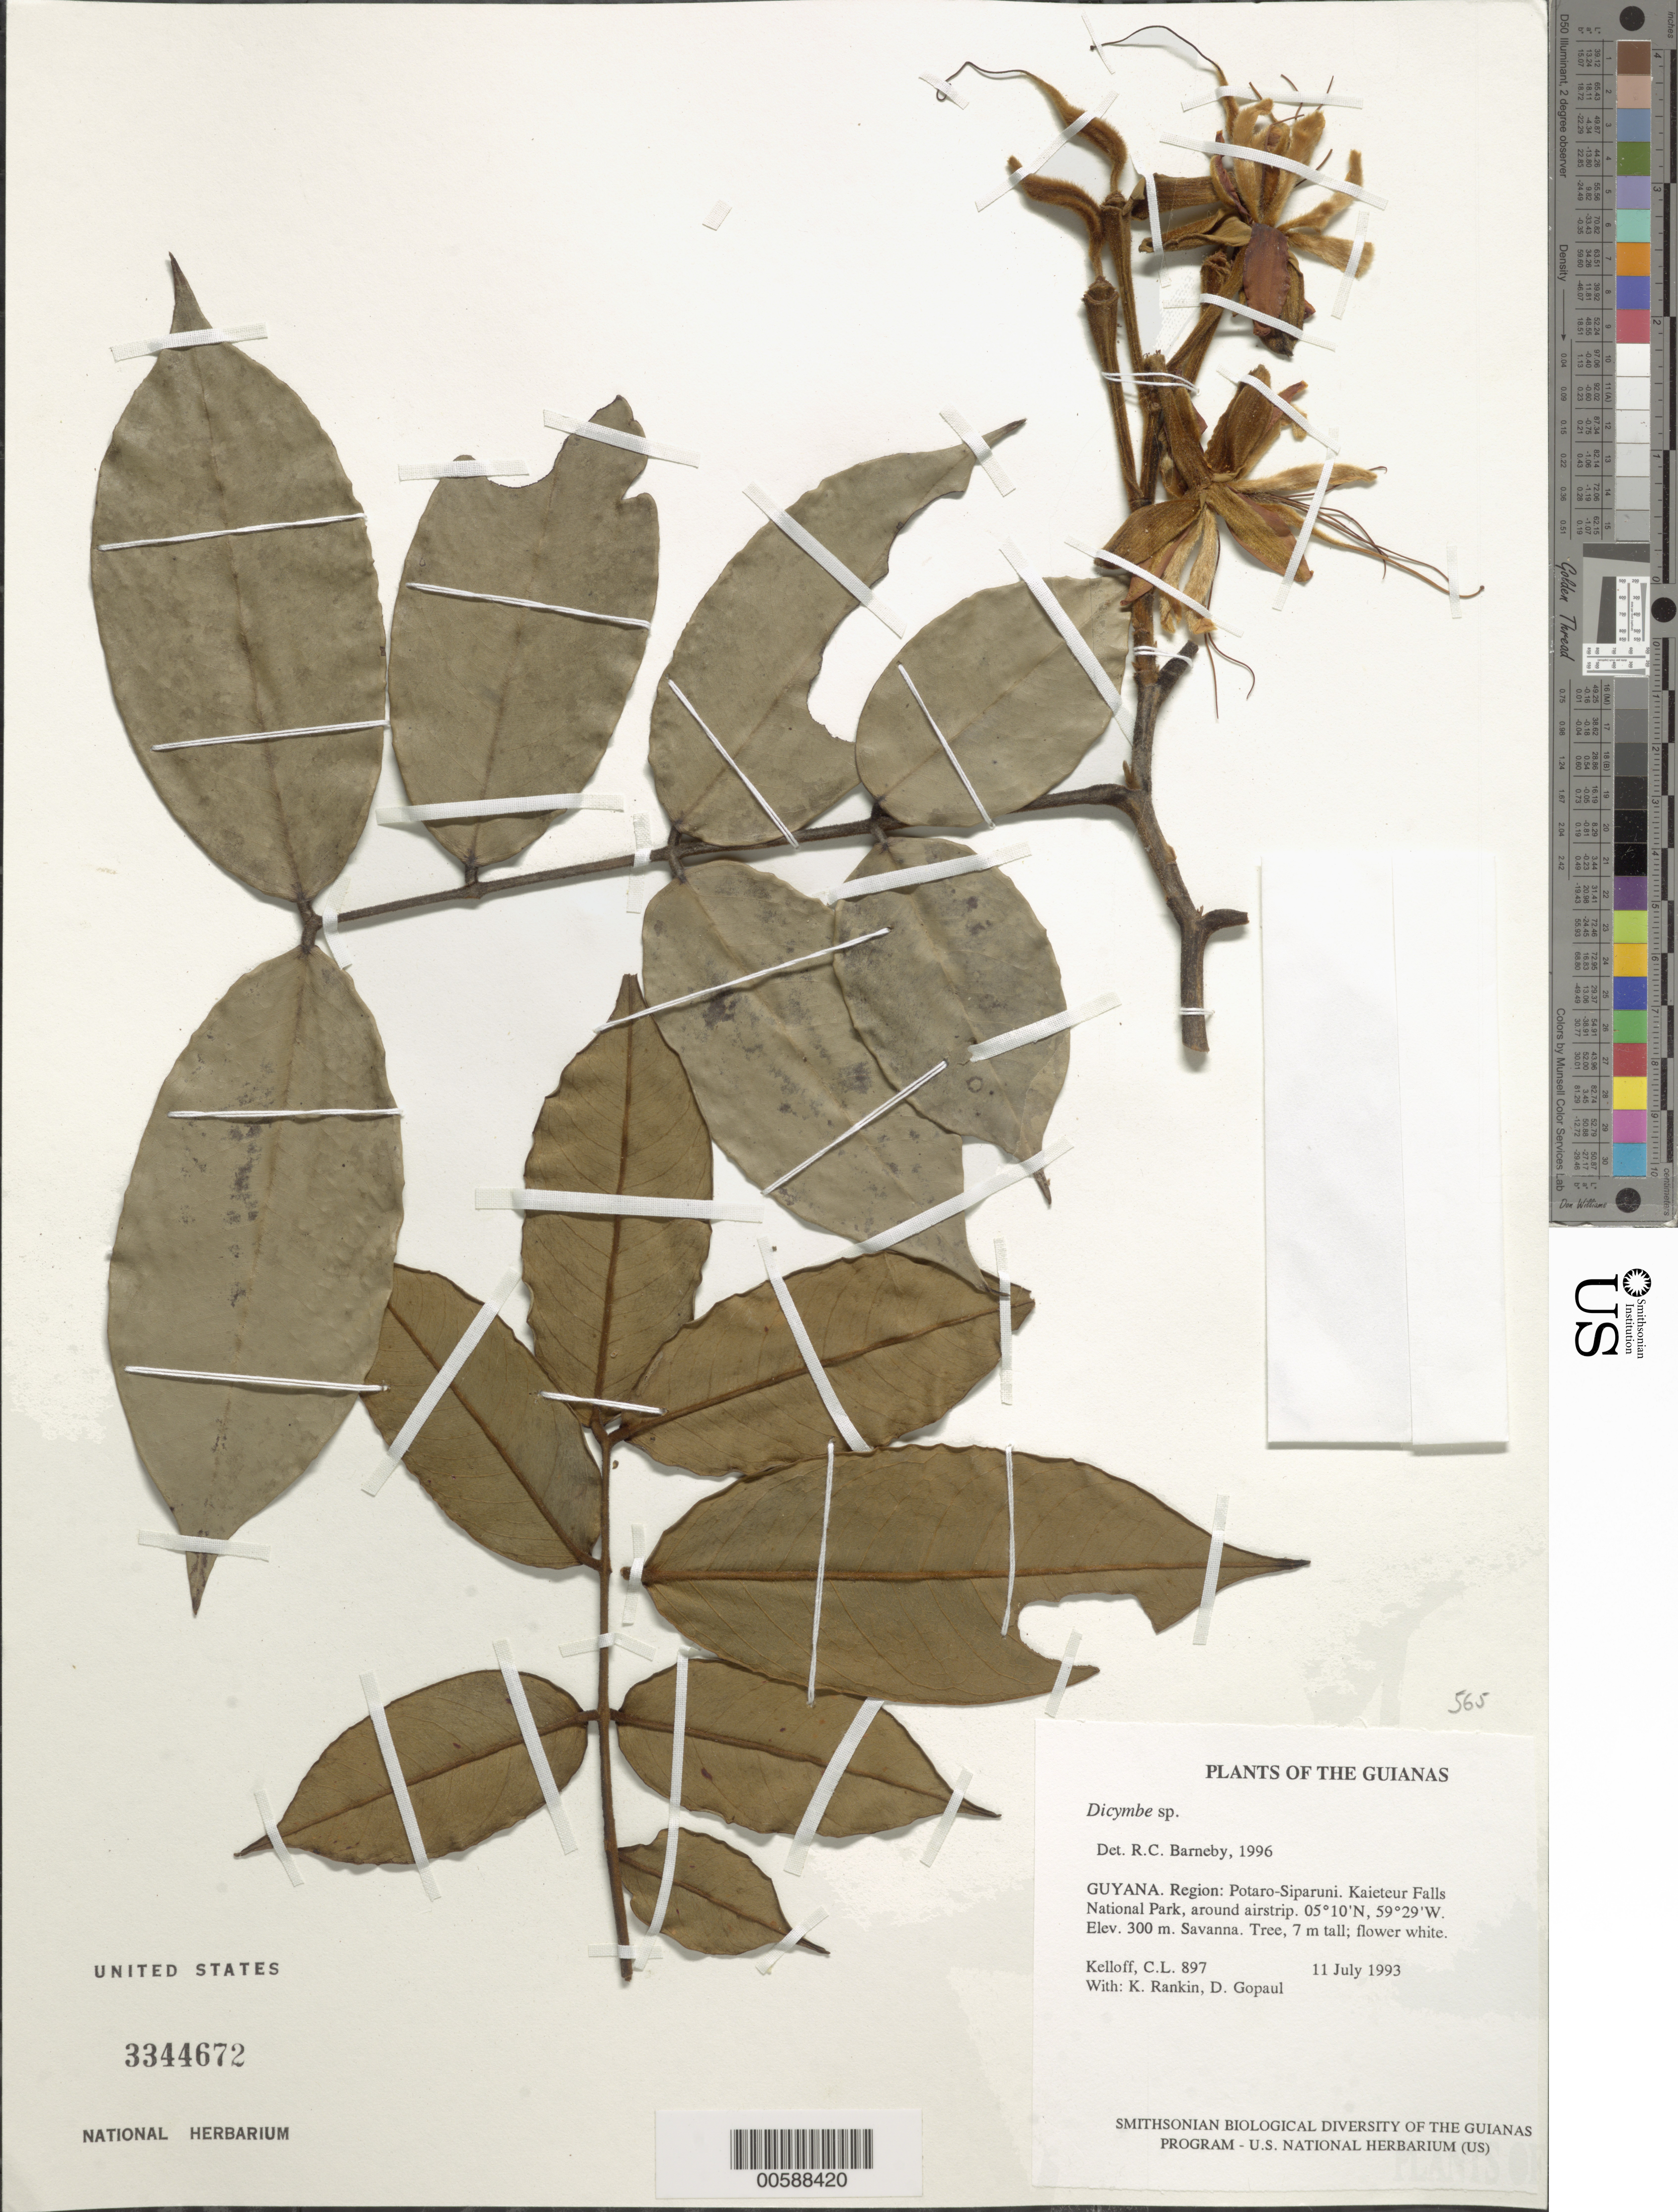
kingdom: Plantae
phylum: Tracheophyta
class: Magnoliopsida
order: Fabales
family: Fabaceae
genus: Dicymbe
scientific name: Dicymbe sp.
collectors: C. L. Kelloff, K. Rankin & D. Gopaul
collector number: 897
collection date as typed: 11 July 1993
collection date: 1993-07-11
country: Guyana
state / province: Potaro-Siparuni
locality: Kaieteur Falls National Park, around airstrip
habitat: Savanna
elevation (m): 300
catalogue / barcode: US 3344672